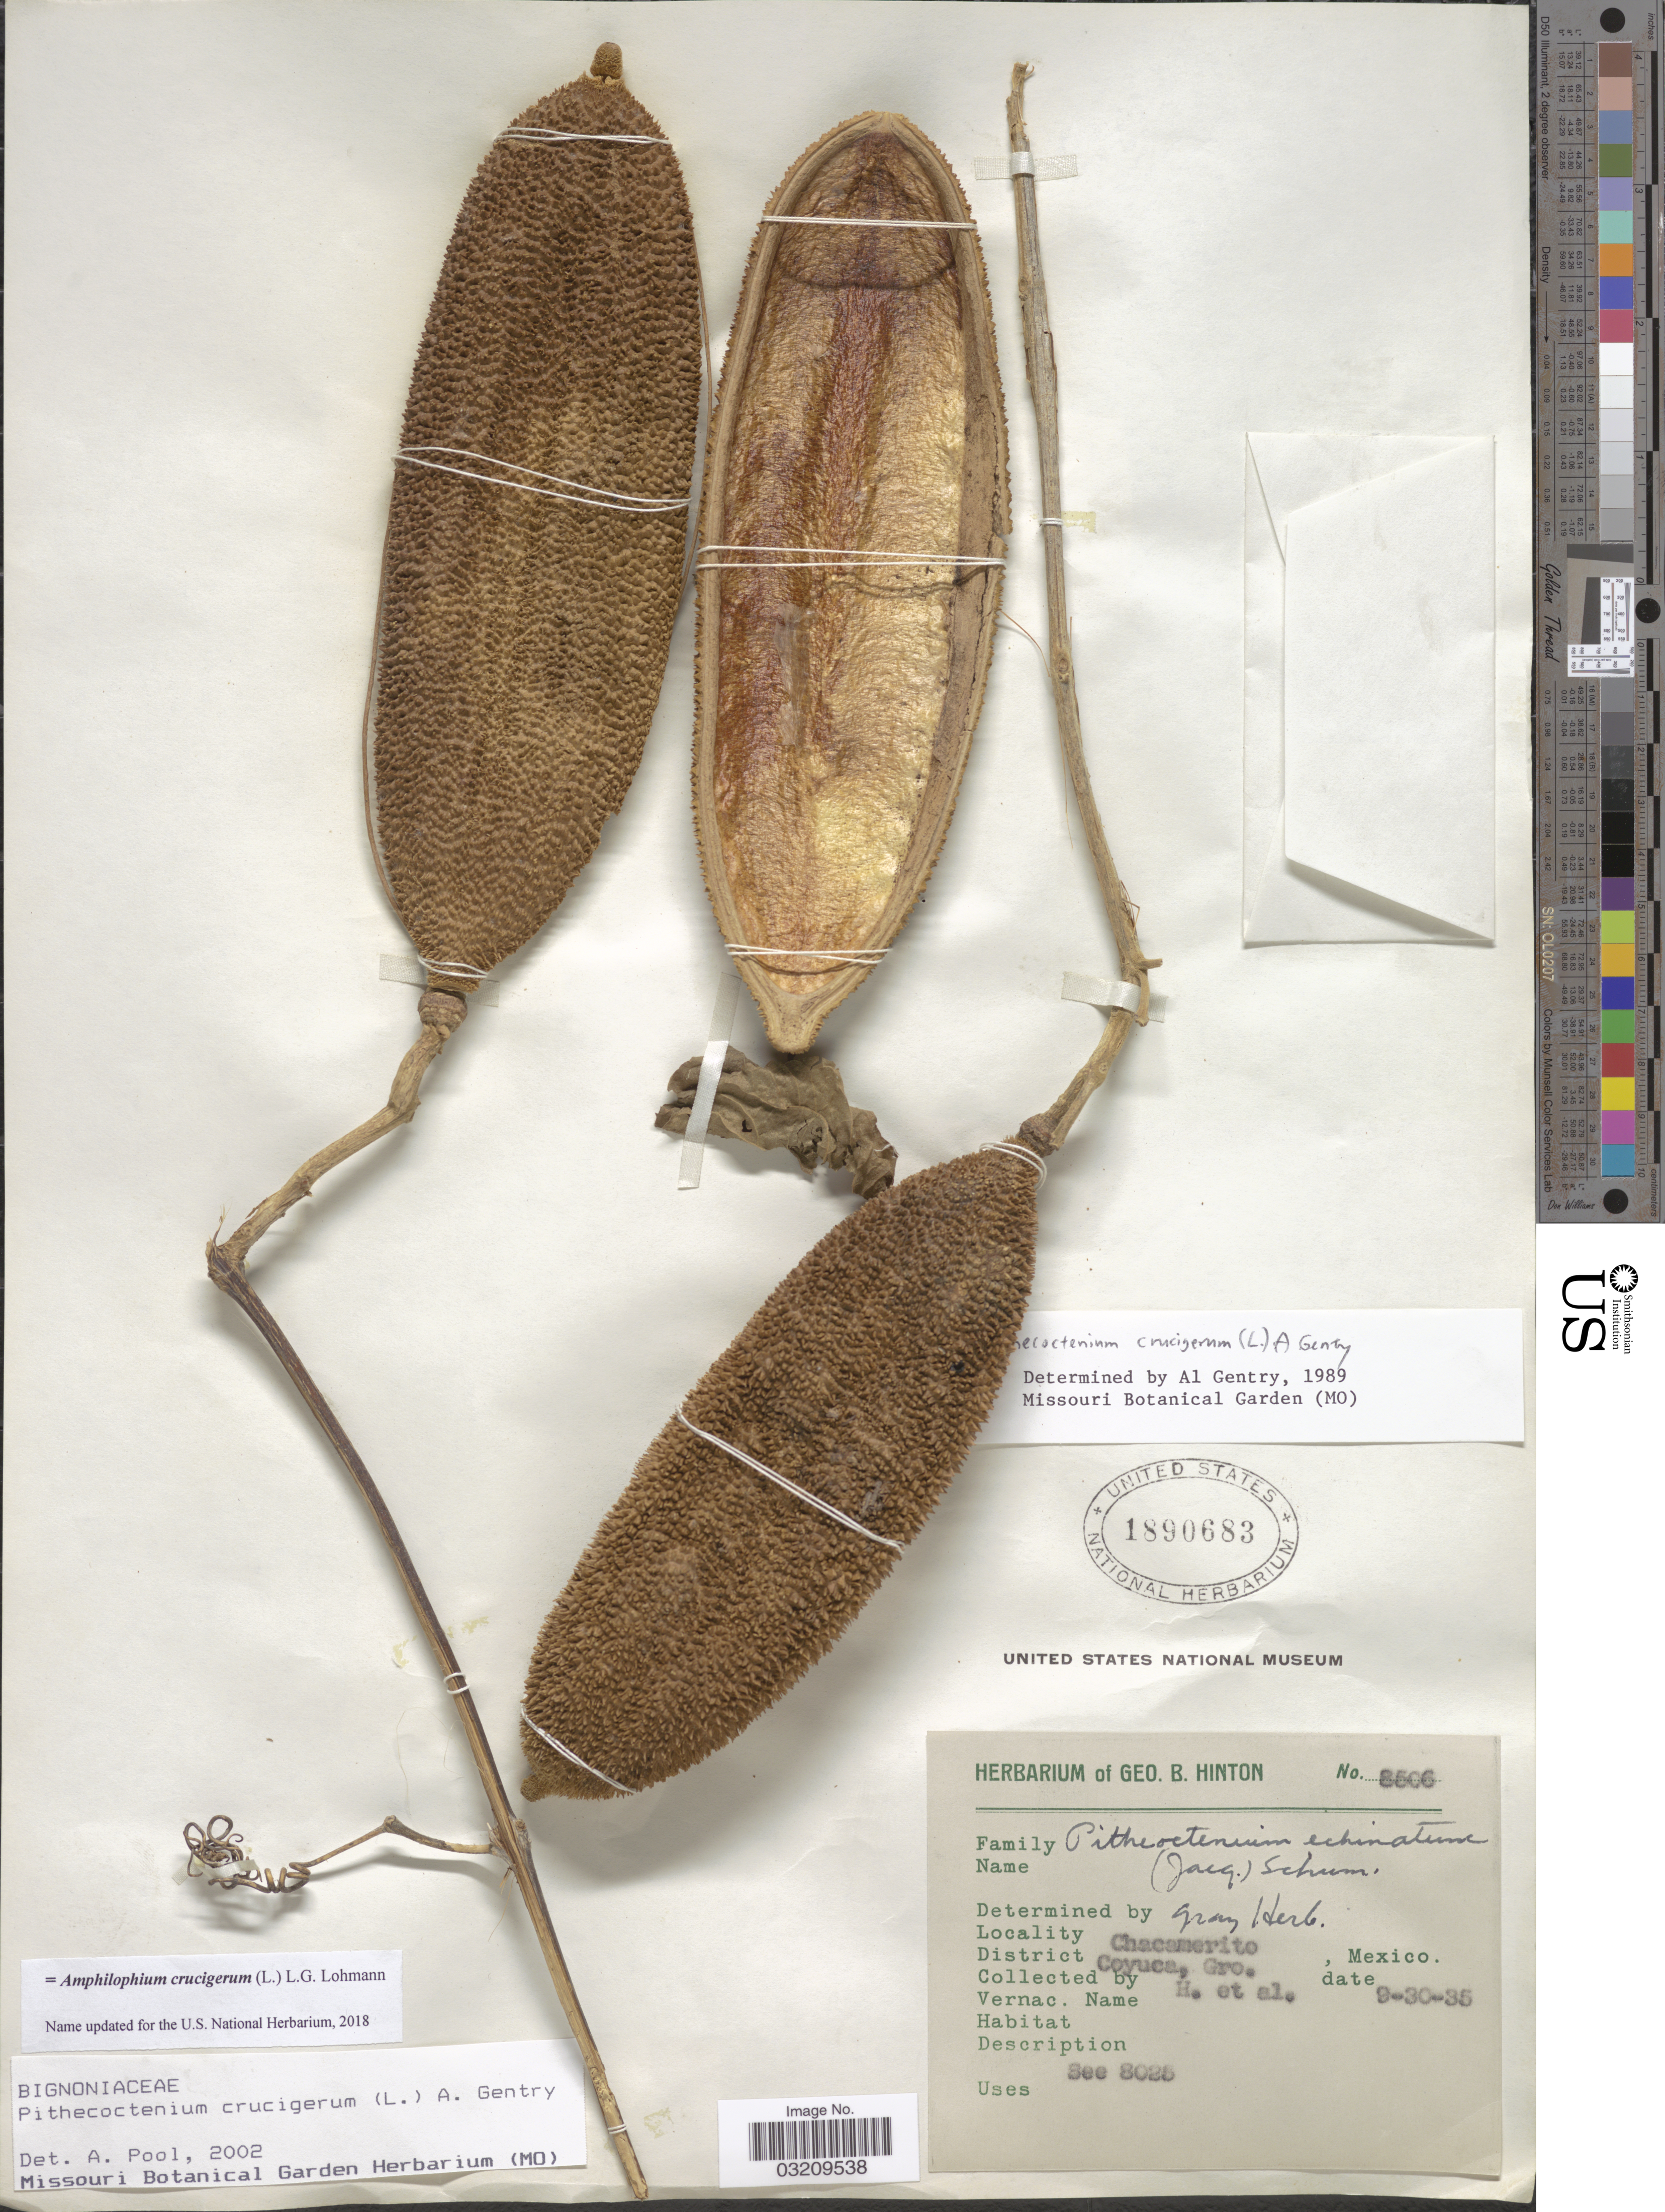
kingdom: Plantae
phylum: Tracheophyta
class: Magnoliopsida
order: Lamiales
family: Bignoniaceae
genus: Amphilophium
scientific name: Amphilophium crucigerum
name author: (L.) L.G. Lohmann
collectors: G. B. Hinton & et al.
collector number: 8506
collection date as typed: Transcribed d/m/y: 30/9/35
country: Mexico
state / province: Guerrero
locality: Chacamerito. District Coyuca, Gro.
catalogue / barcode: US 1890683